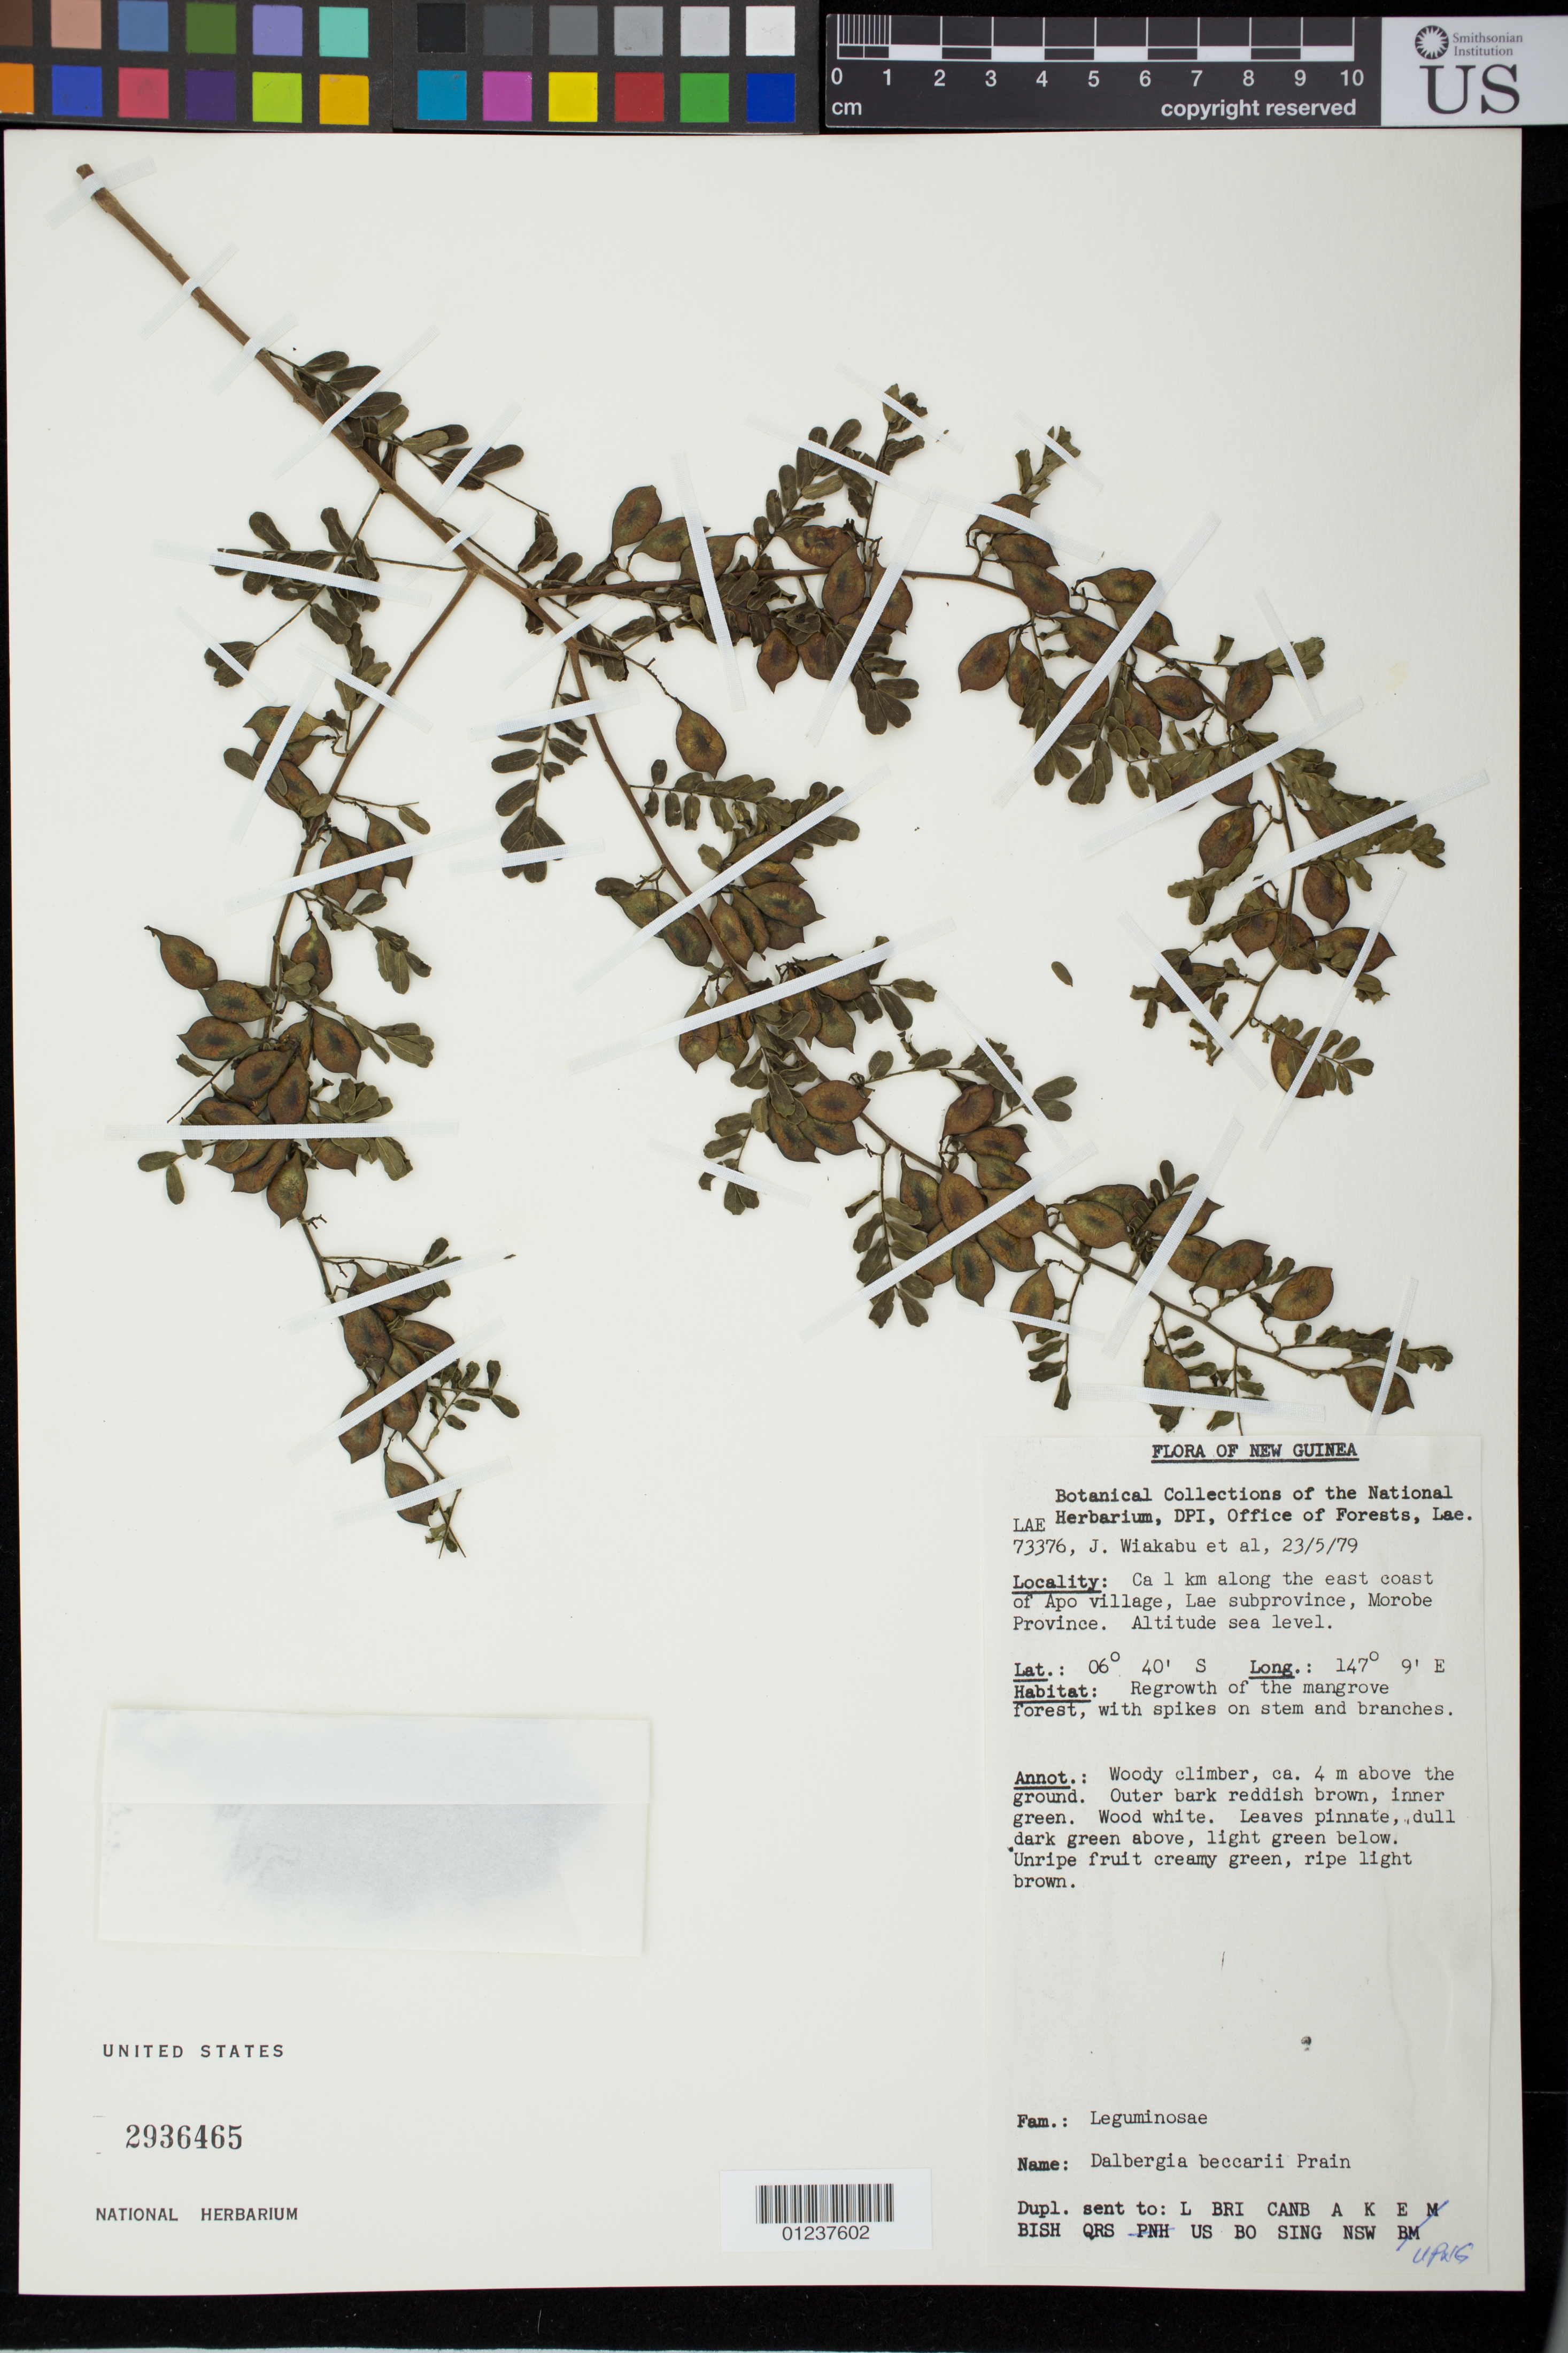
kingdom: Plantae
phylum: Tracheophyta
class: Magnoliopsida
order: Fabales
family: Fabaceae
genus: Dalbergia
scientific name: Dalbergia beccarii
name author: Prain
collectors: J. Wiakabu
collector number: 73376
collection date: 1979-05-23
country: Papua New Guinea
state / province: Morobe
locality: Ca 1 km along the east coast of Apo village, Lae subprovince.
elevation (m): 0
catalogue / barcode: US 2936465